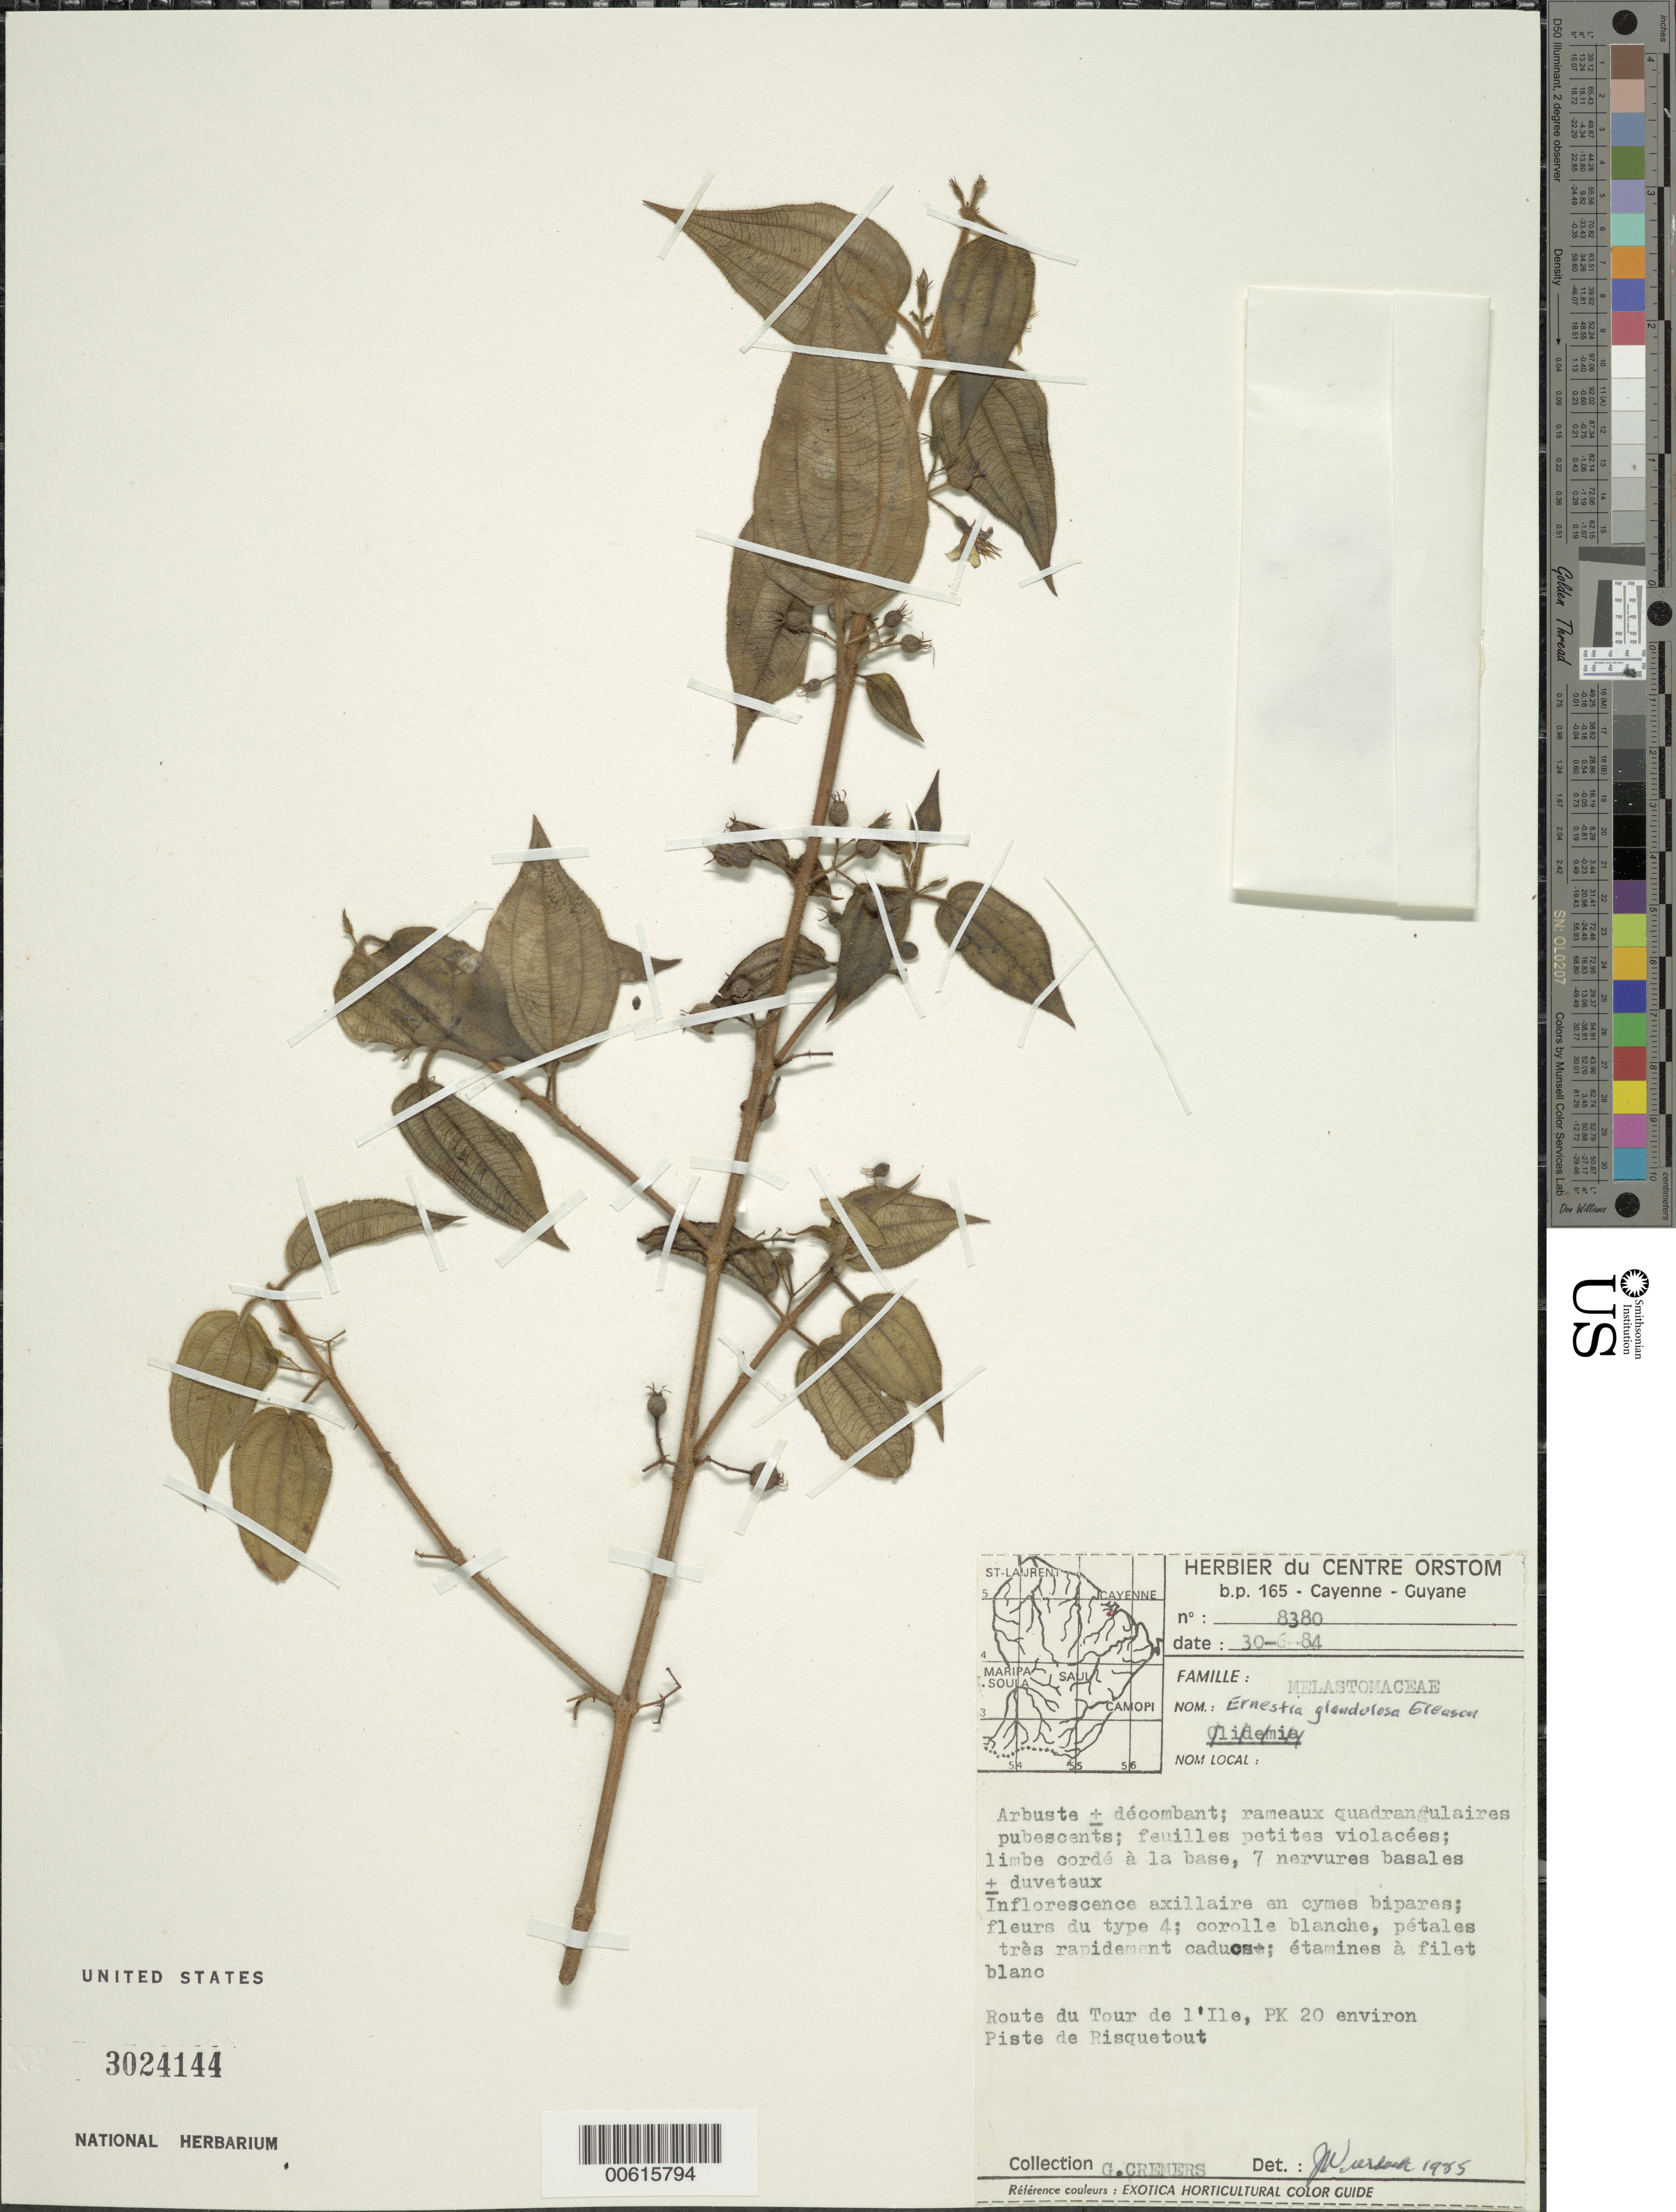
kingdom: Plantae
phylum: Tracheophyta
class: Magnoliopsida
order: Myrtales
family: Melastomataceae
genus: Pseudoernestia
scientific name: Pseudoernestia glandulosa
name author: (Gleason) M.J. Rocha & P.J.F. Guim.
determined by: Nunes da Silva, Diego, (RB), Jardim Botanico do Rio de Janeiro - Herbario (BRAZIL)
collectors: G. Cremers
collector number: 8380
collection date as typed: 30-Jun-84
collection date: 1984-06-30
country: French Guiana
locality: Piste de Risquetout, route tour de l'Ile, PK 20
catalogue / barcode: US 3024144